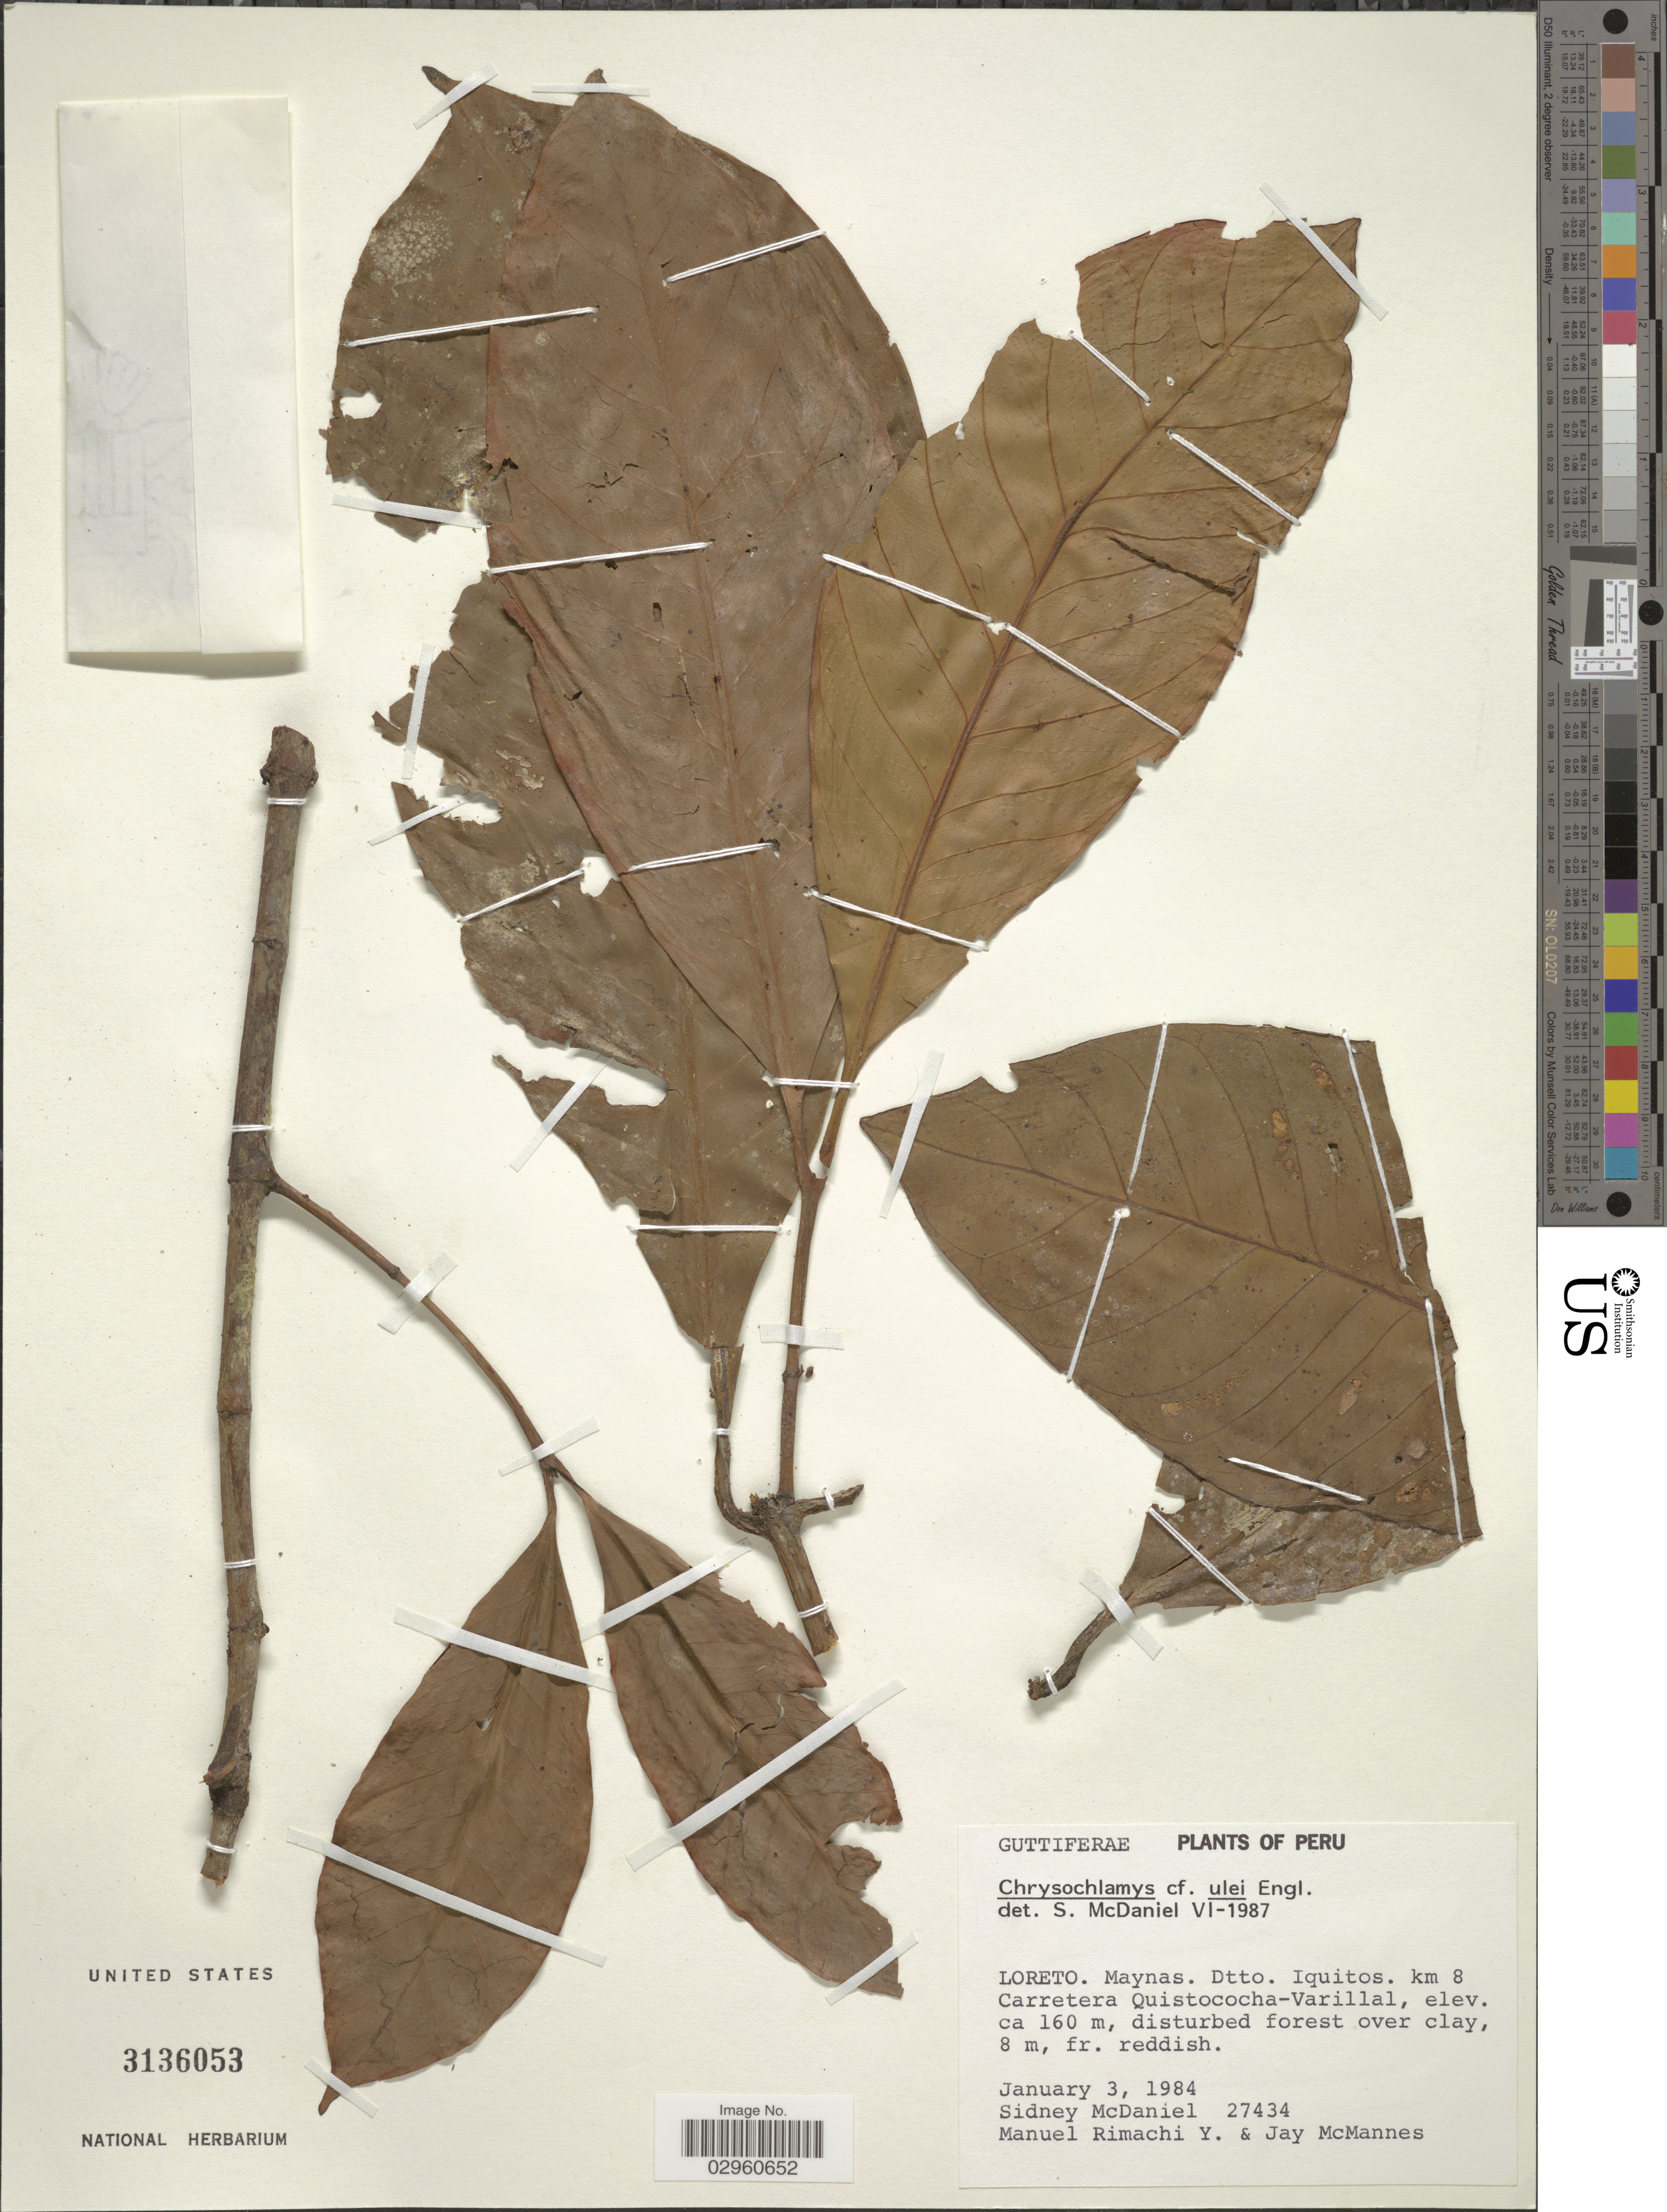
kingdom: Plantae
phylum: Tracheophyta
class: Magnoliopsida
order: Malpighiales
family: Clusiaceae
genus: Chrysochlamys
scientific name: Chrysochlamys ulei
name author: Engl.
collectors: S. McDaniel, M. Rimachi Y. & J. McMannes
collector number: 27434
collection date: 1984-01-03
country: Peru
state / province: Loreto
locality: Maynas. Dtto. Iquitos. km 8 Carretera Quistococha-Varillal.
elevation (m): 160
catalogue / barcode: US 3136053